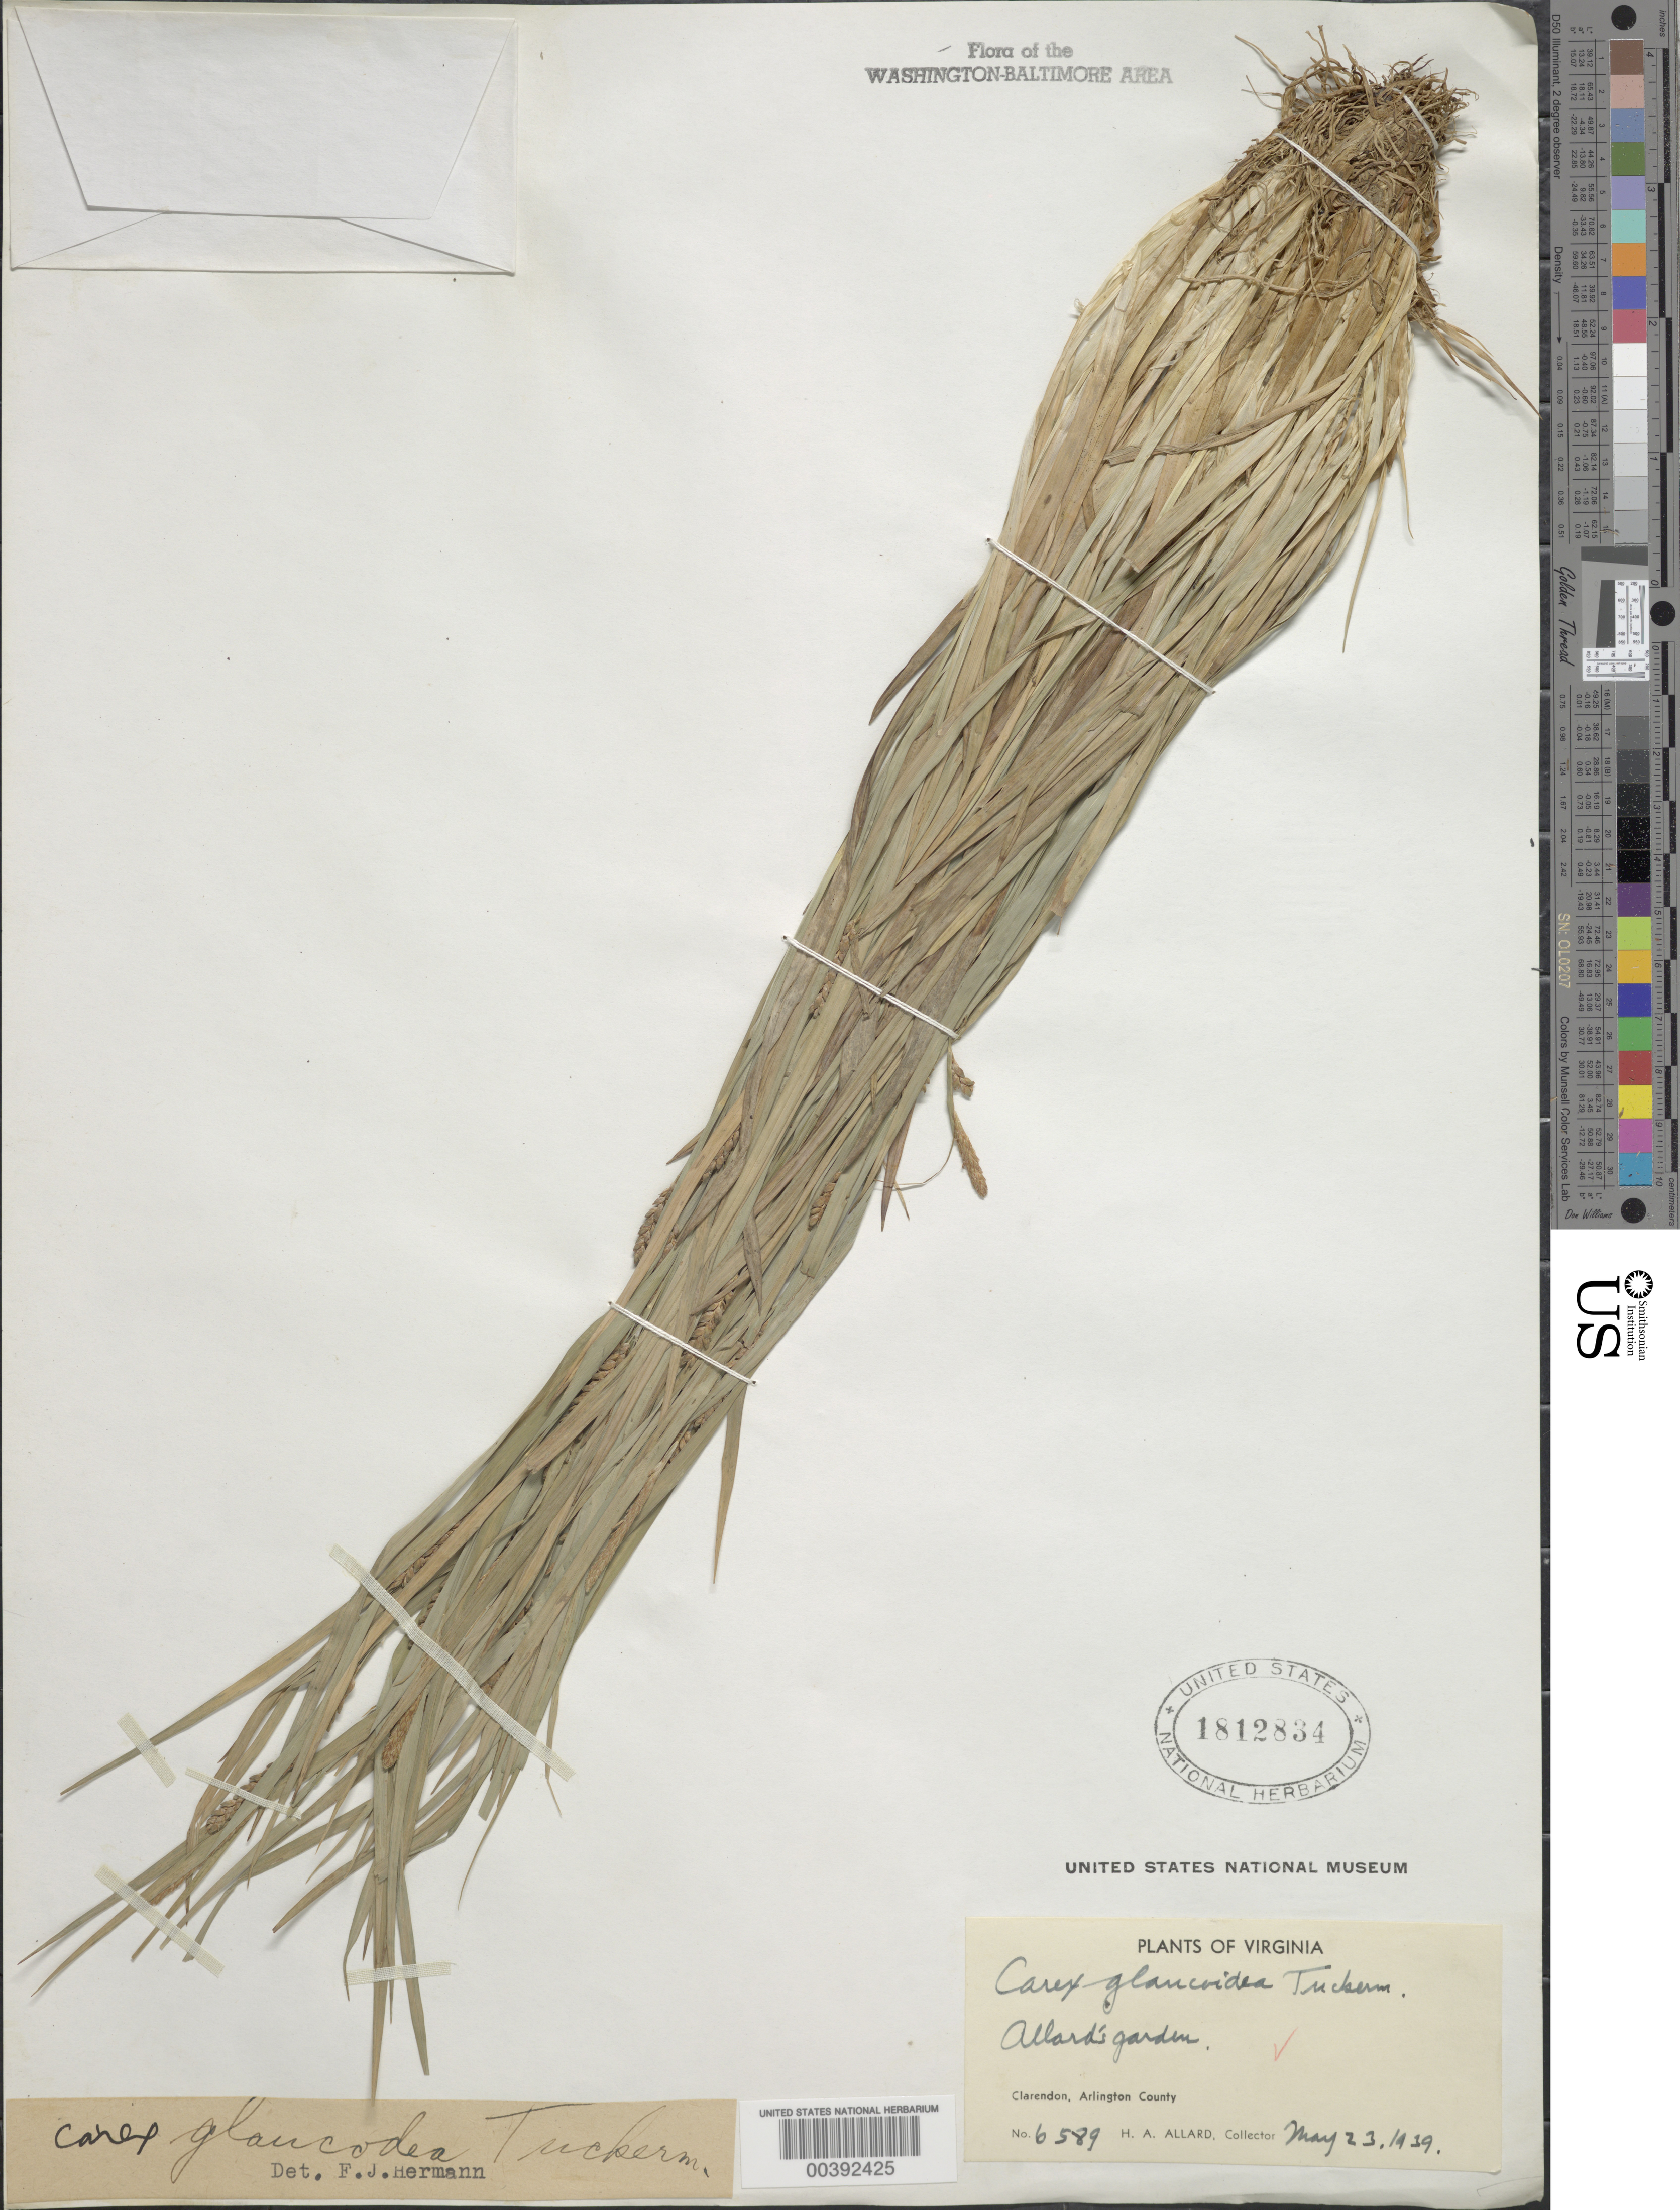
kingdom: Plantae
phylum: Tracheophyta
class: Liliopsida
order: Poales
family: Cyperaceae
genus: Carex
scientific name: Carex glaucodea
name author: Tuck. ex Olney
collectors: H. A. Allard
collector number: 6589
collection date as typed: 23 May 1939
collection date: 1939-05-23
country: United States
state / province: Virginia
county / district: Arlington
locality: Clarendon, Allards garden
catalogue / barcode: US 1812834